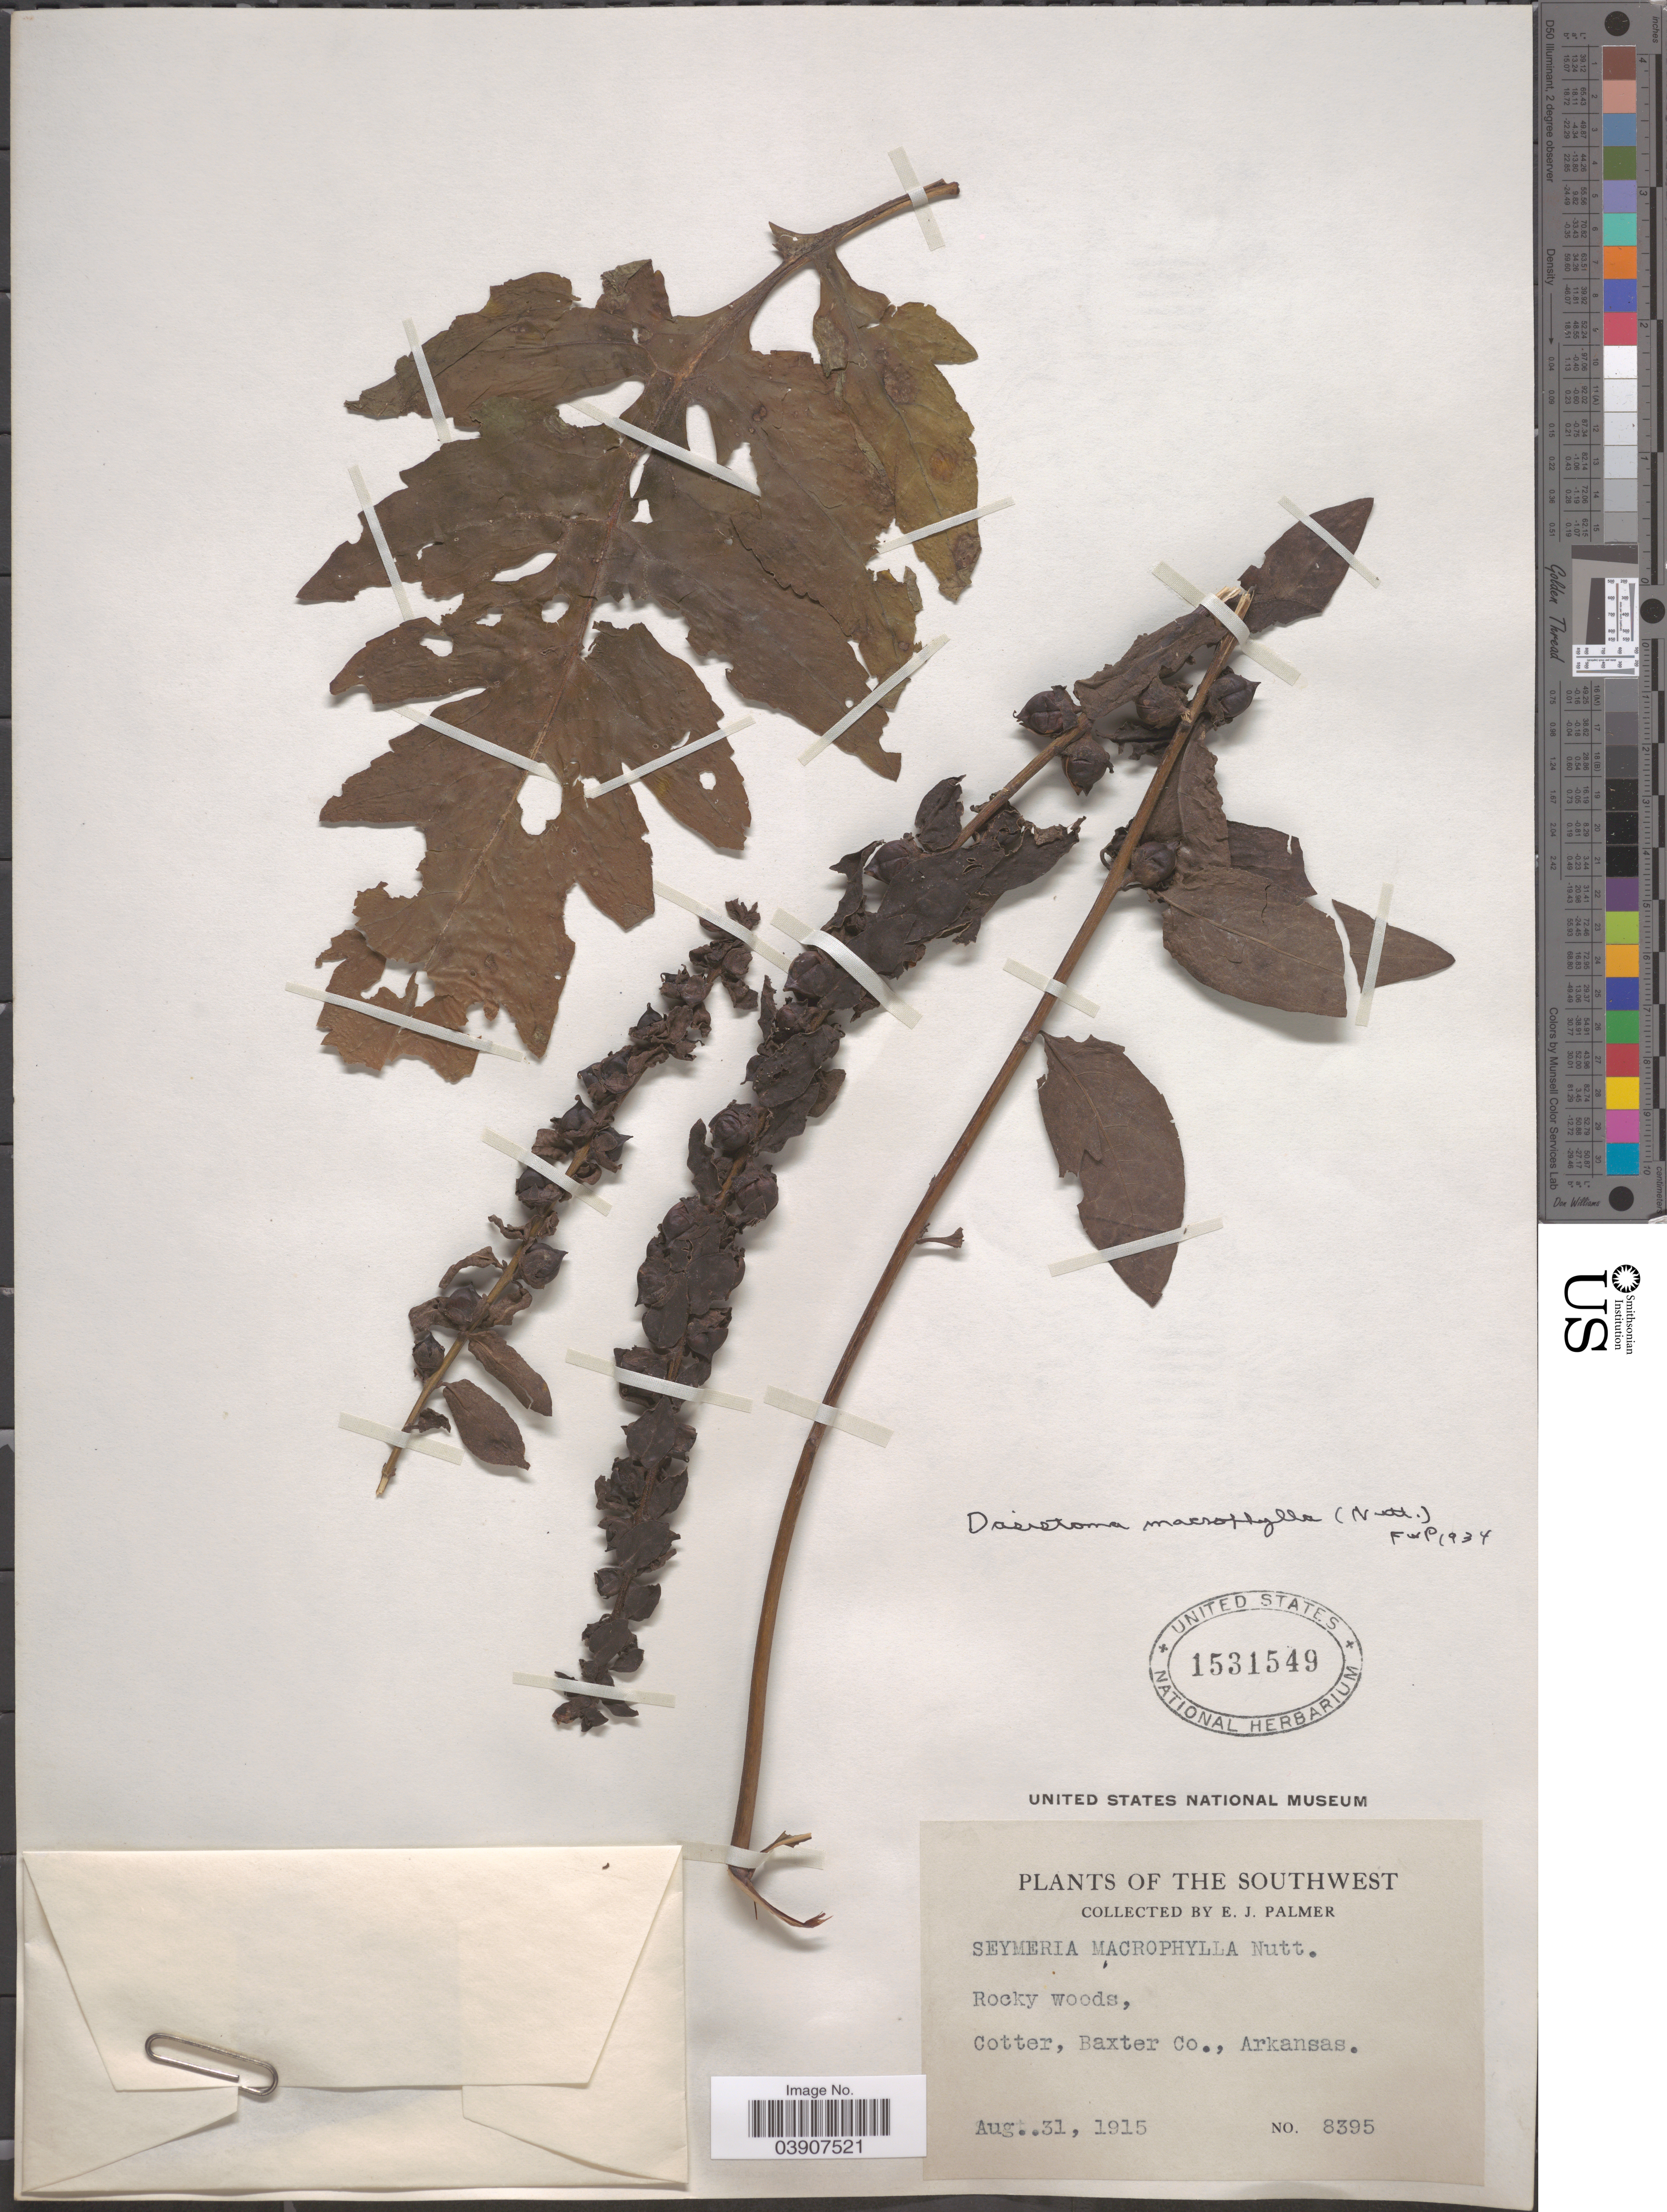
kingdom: Plantae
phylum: Tracheophyta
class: Magnoliopsida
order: Lamiales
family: Orobanchaceae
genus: Dasistoma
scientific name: Dasistoma macrophylla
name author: (Nutt.) Raf.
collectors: E. J. Palmer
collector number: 8395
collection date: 1915-08-31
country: United States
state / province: Arkansas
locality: The Southwest. Cotter, Baxter Co.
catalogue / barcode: US 1531549